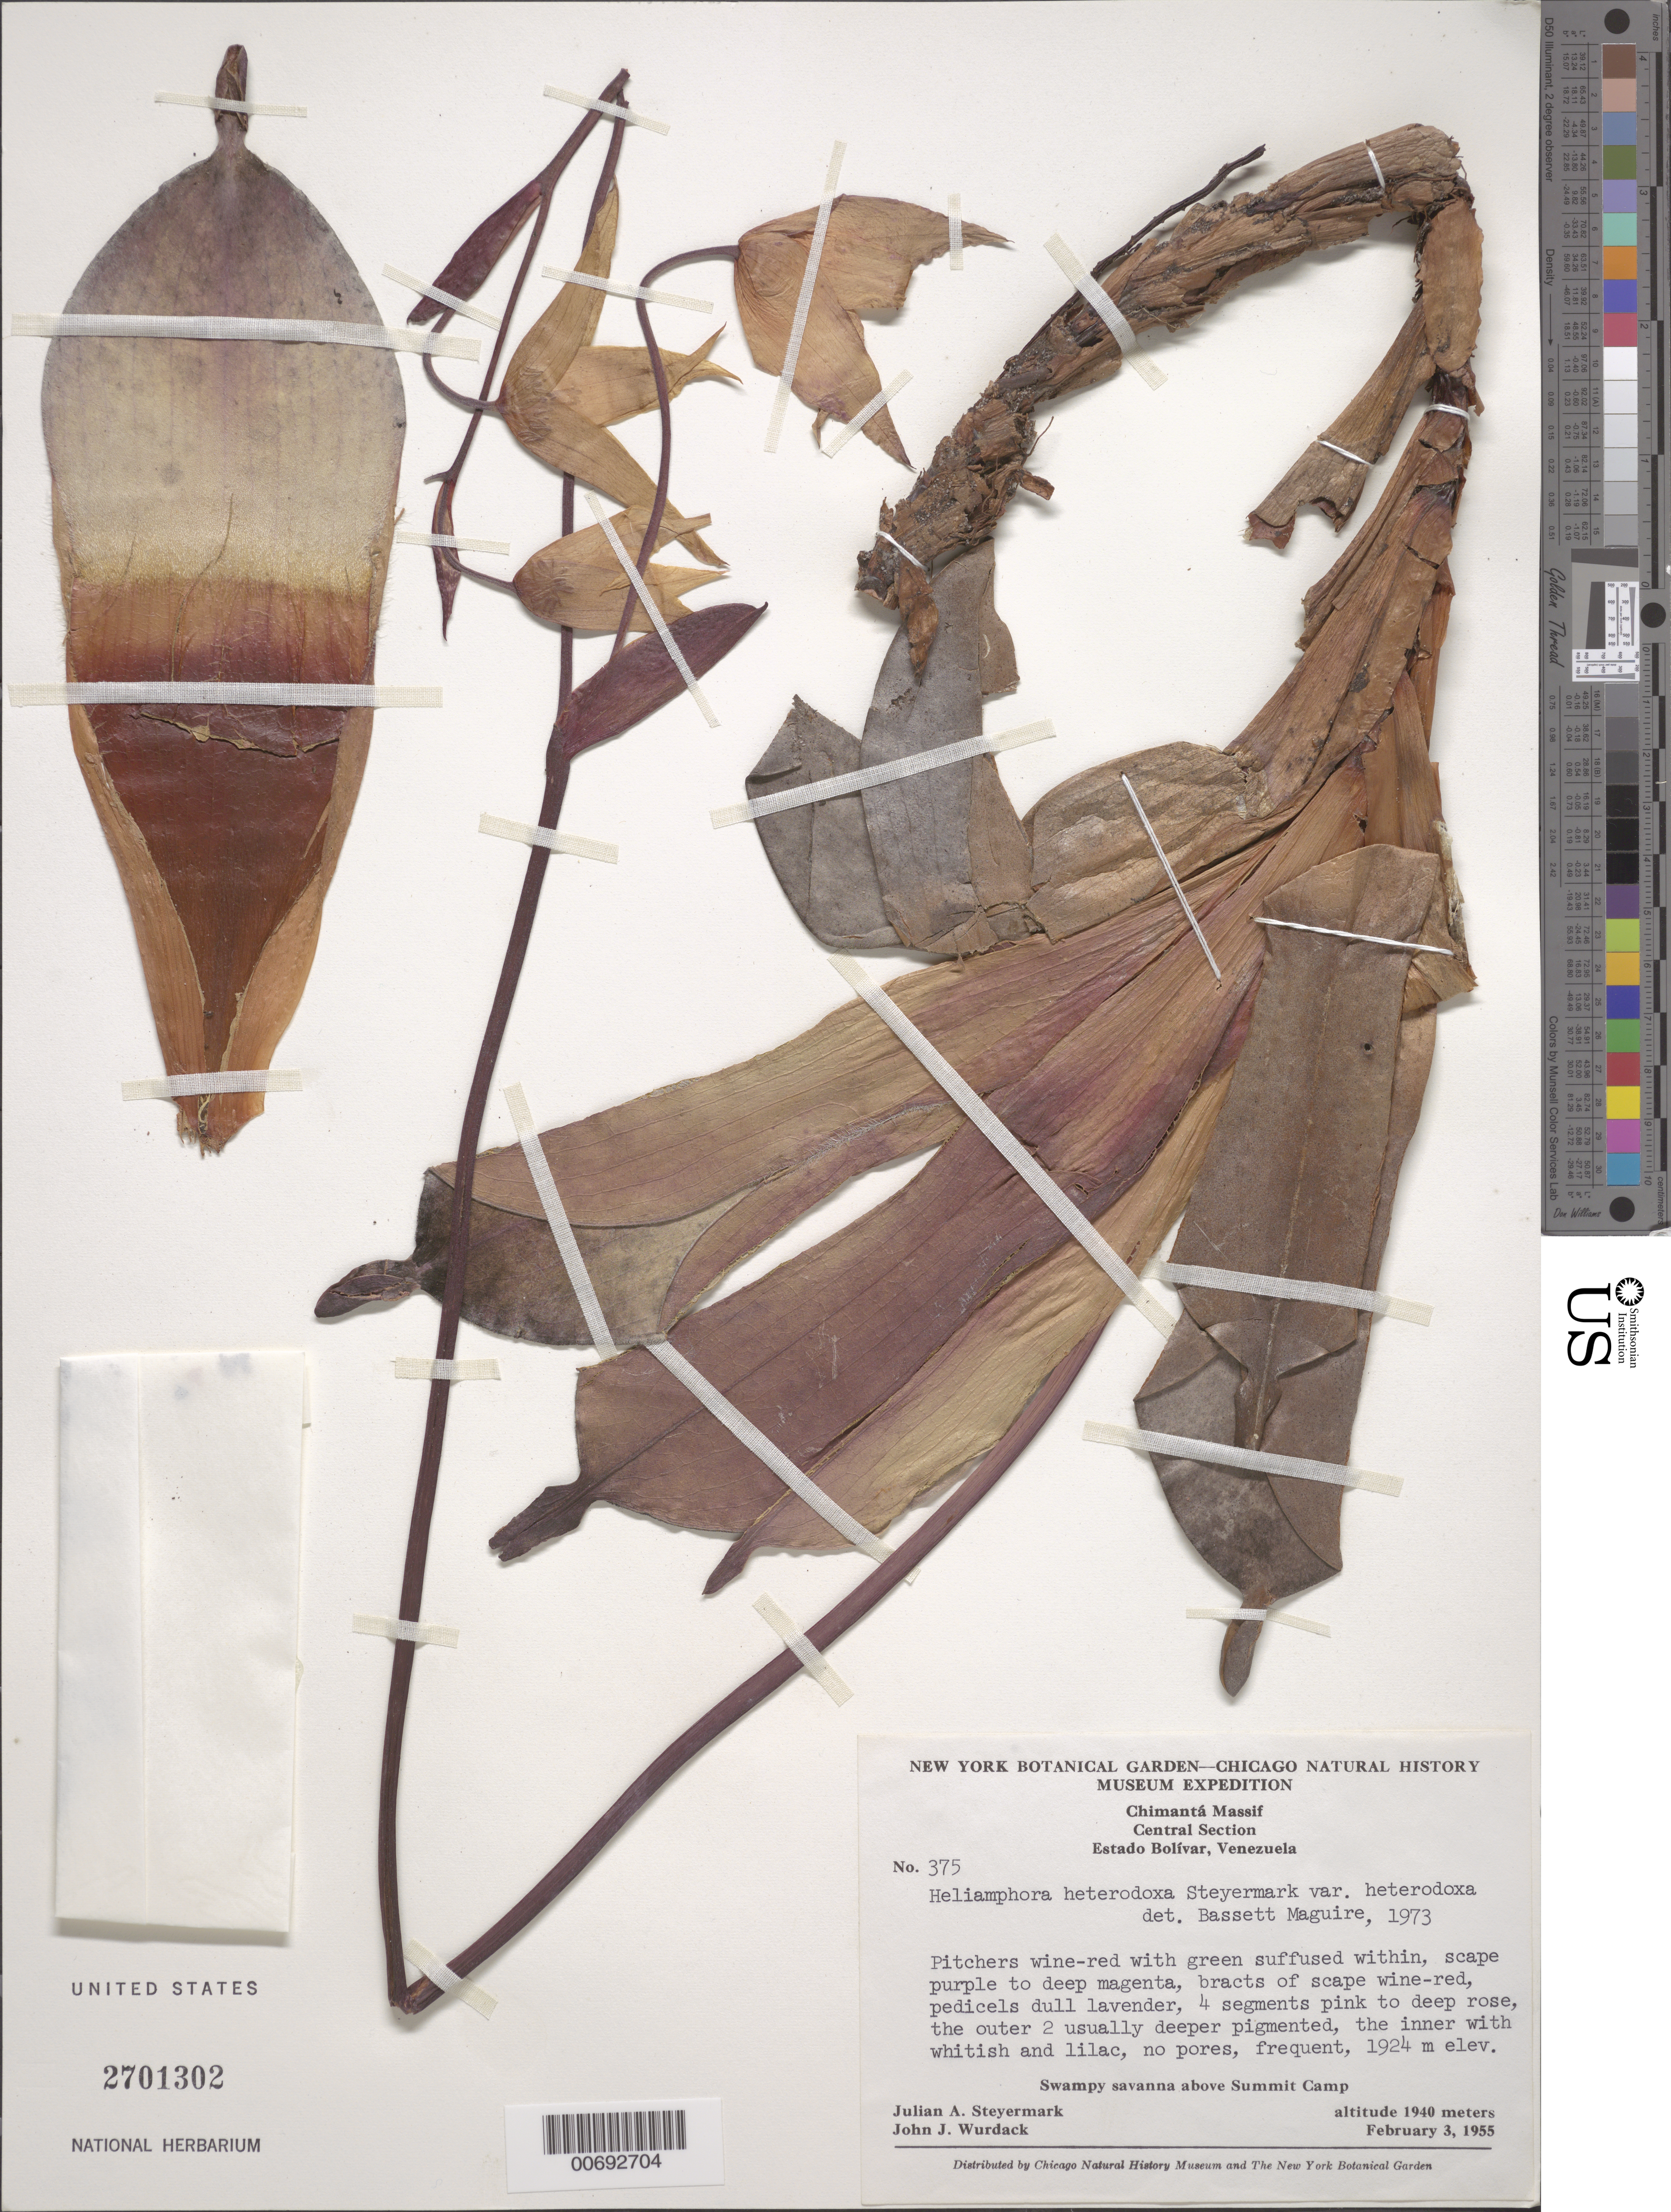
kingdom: Plantae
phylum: Tracheophyta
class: Magnoliopsida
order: Ericales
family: Sarraceniaceae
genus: Heliamphora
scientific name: Heliamphora heterodoxa var. heterodoxa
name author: Steyerm.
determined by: Maguire, Bassett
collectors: J. Steyermark & J. J. Wurdack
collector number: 55 375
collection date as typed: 3-Feb-55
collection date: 1955-02-03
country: Venezuela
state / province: Bolívar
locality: Chimantá Massif, Central Section, above Summit Camp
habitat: Swampy savanna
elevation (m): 1940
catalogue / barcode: US 2701302